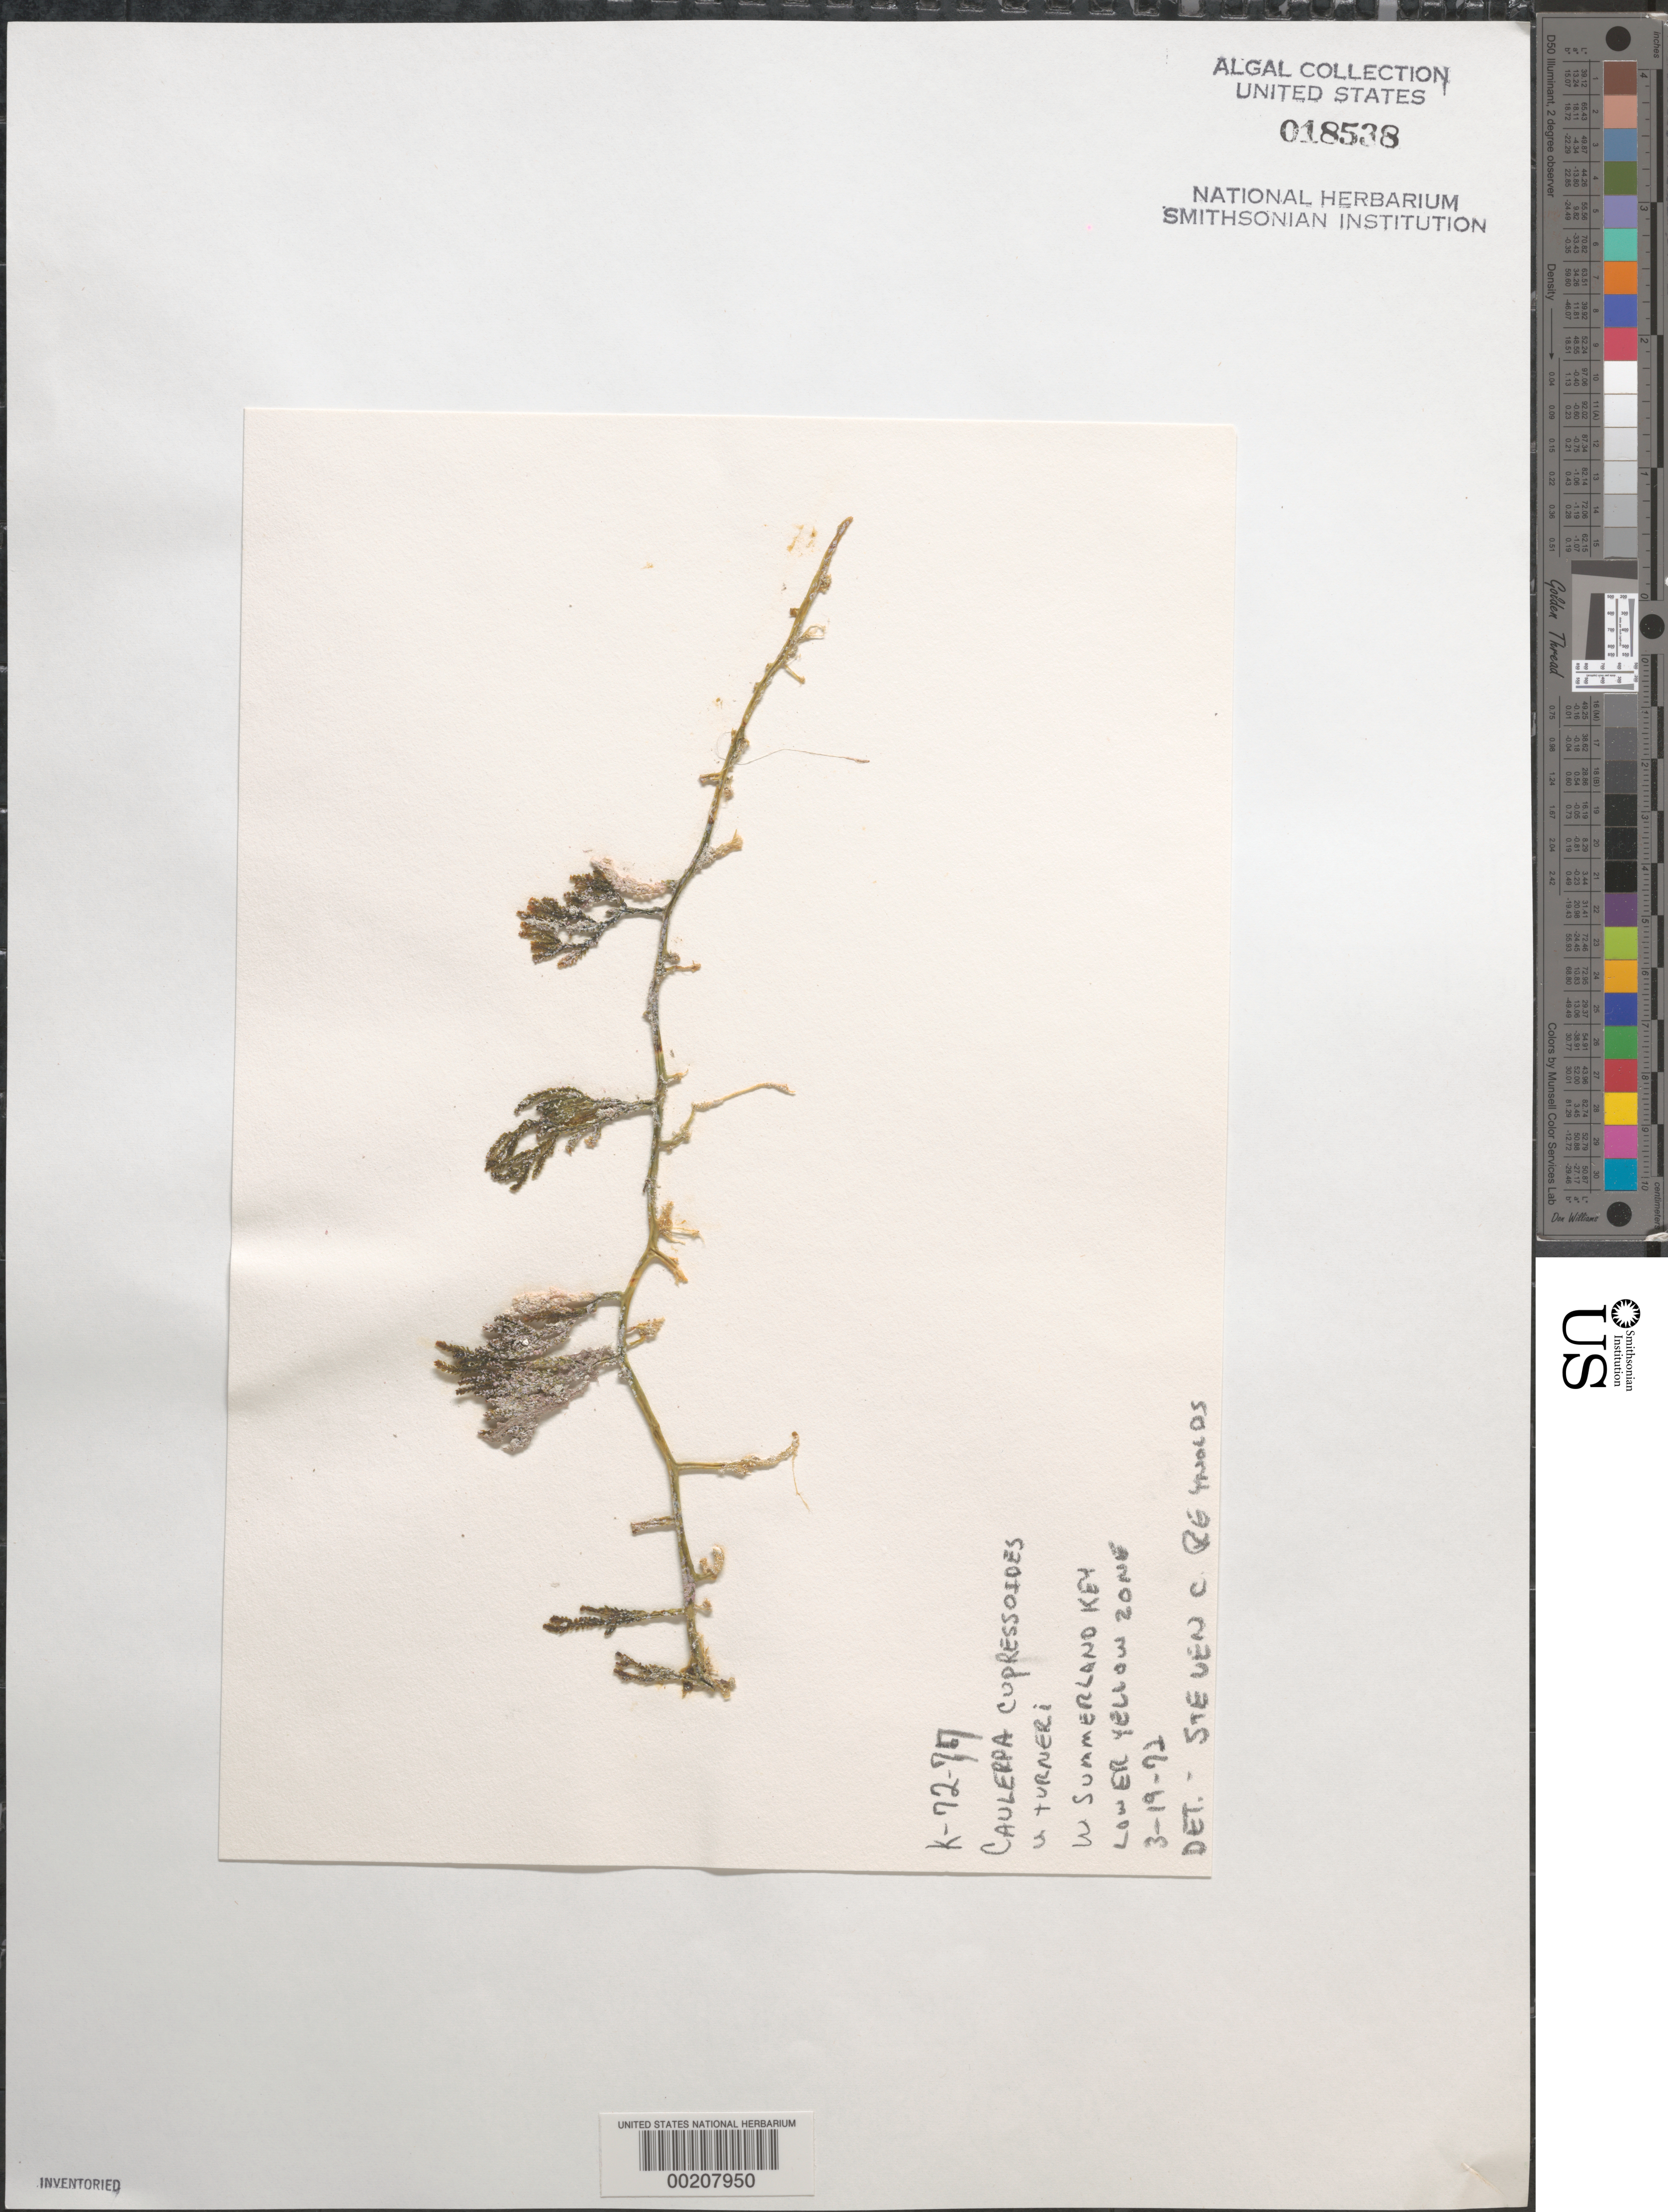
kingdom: Plantae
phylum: Chlorophyta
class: Ulvophyceae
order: Bryopsidales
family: Caulerpaceae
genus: Caulerpa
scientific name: Caulerpa cupressoides var. turneri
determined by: Reynolds, S. C.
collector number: K-72-77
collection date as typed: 19 Mar 1972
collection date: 1972-03-19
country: United States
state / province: Florida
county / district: Monroe County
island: West Summerland Key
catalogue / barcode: US 18538